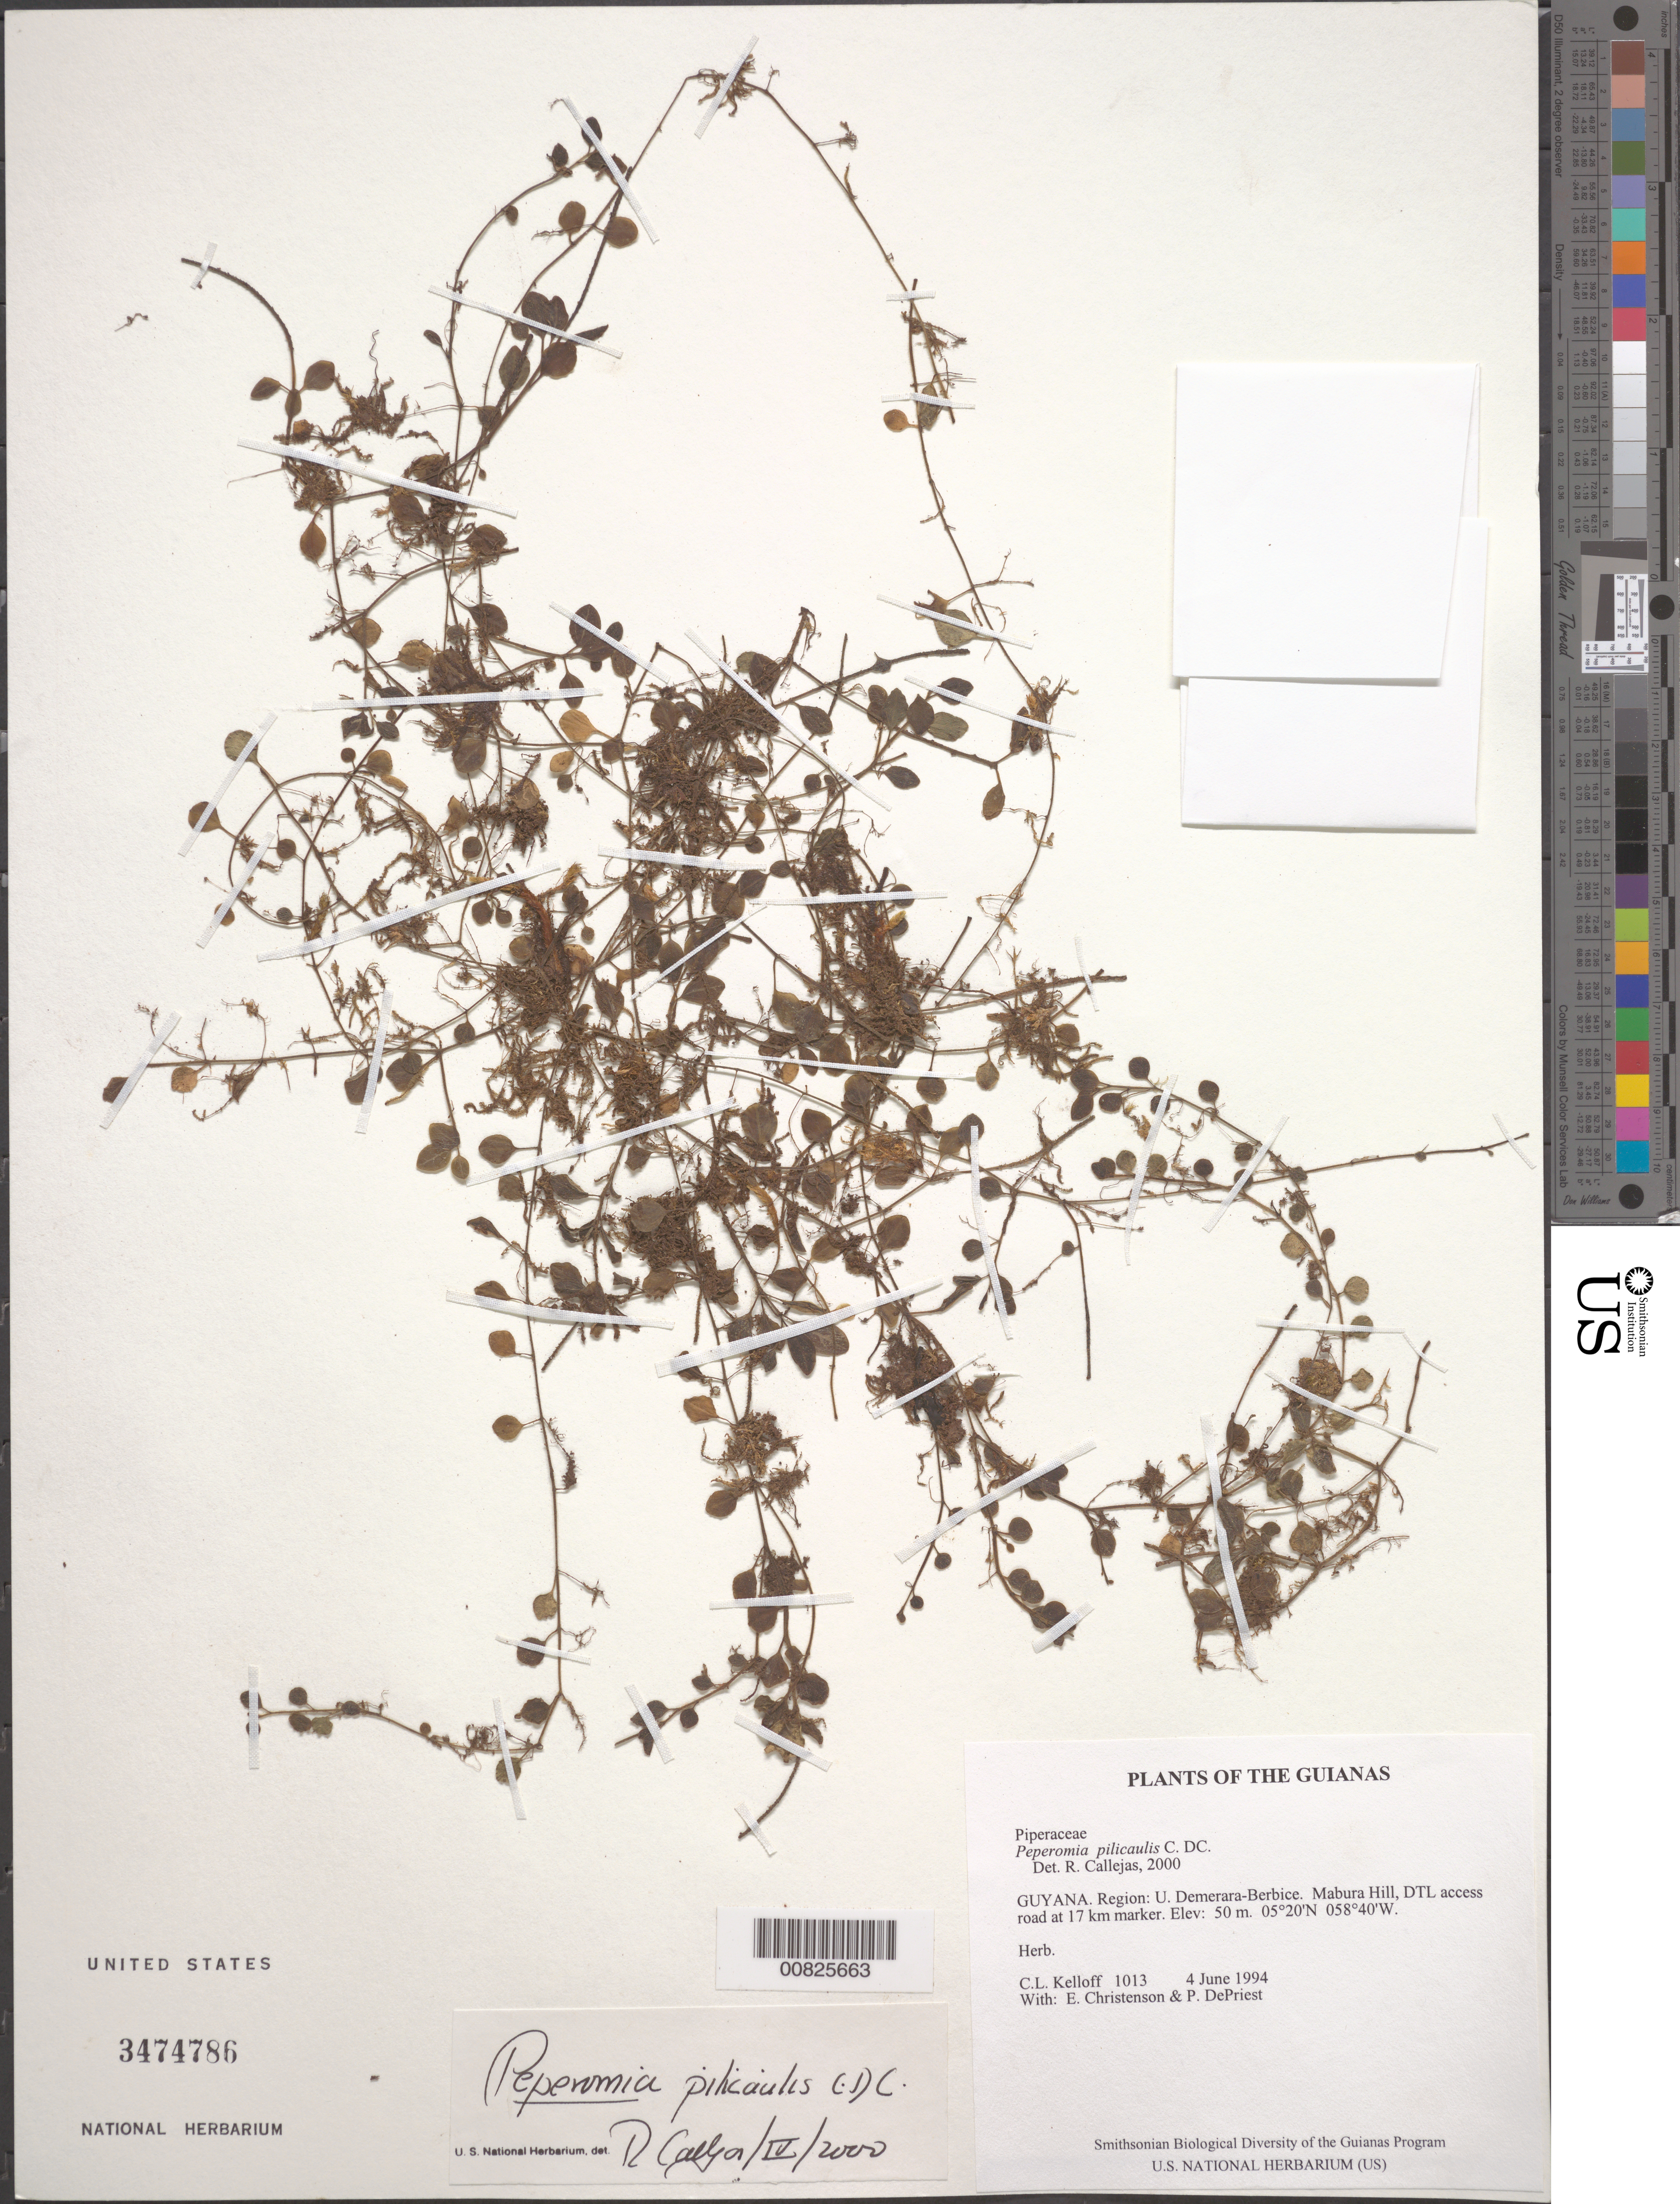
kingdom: Plantae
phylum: Tracheophyta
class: Magnoliopsida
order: Piperales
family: Piperaceae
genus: Peperomia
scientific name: Peperomia pilicaulis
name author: C. DC.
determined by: Callejas, Ricardo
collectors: C. L. Kelloff, E. A. Christenson & P. DePriest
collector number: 1013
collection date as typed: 4 June 1994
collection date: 1994-06-04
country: Guyana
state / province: U. Demerara-Berbice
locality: Mabura Hill, DTL access road at 17 km marker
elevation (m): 50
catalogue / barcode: US 3474786